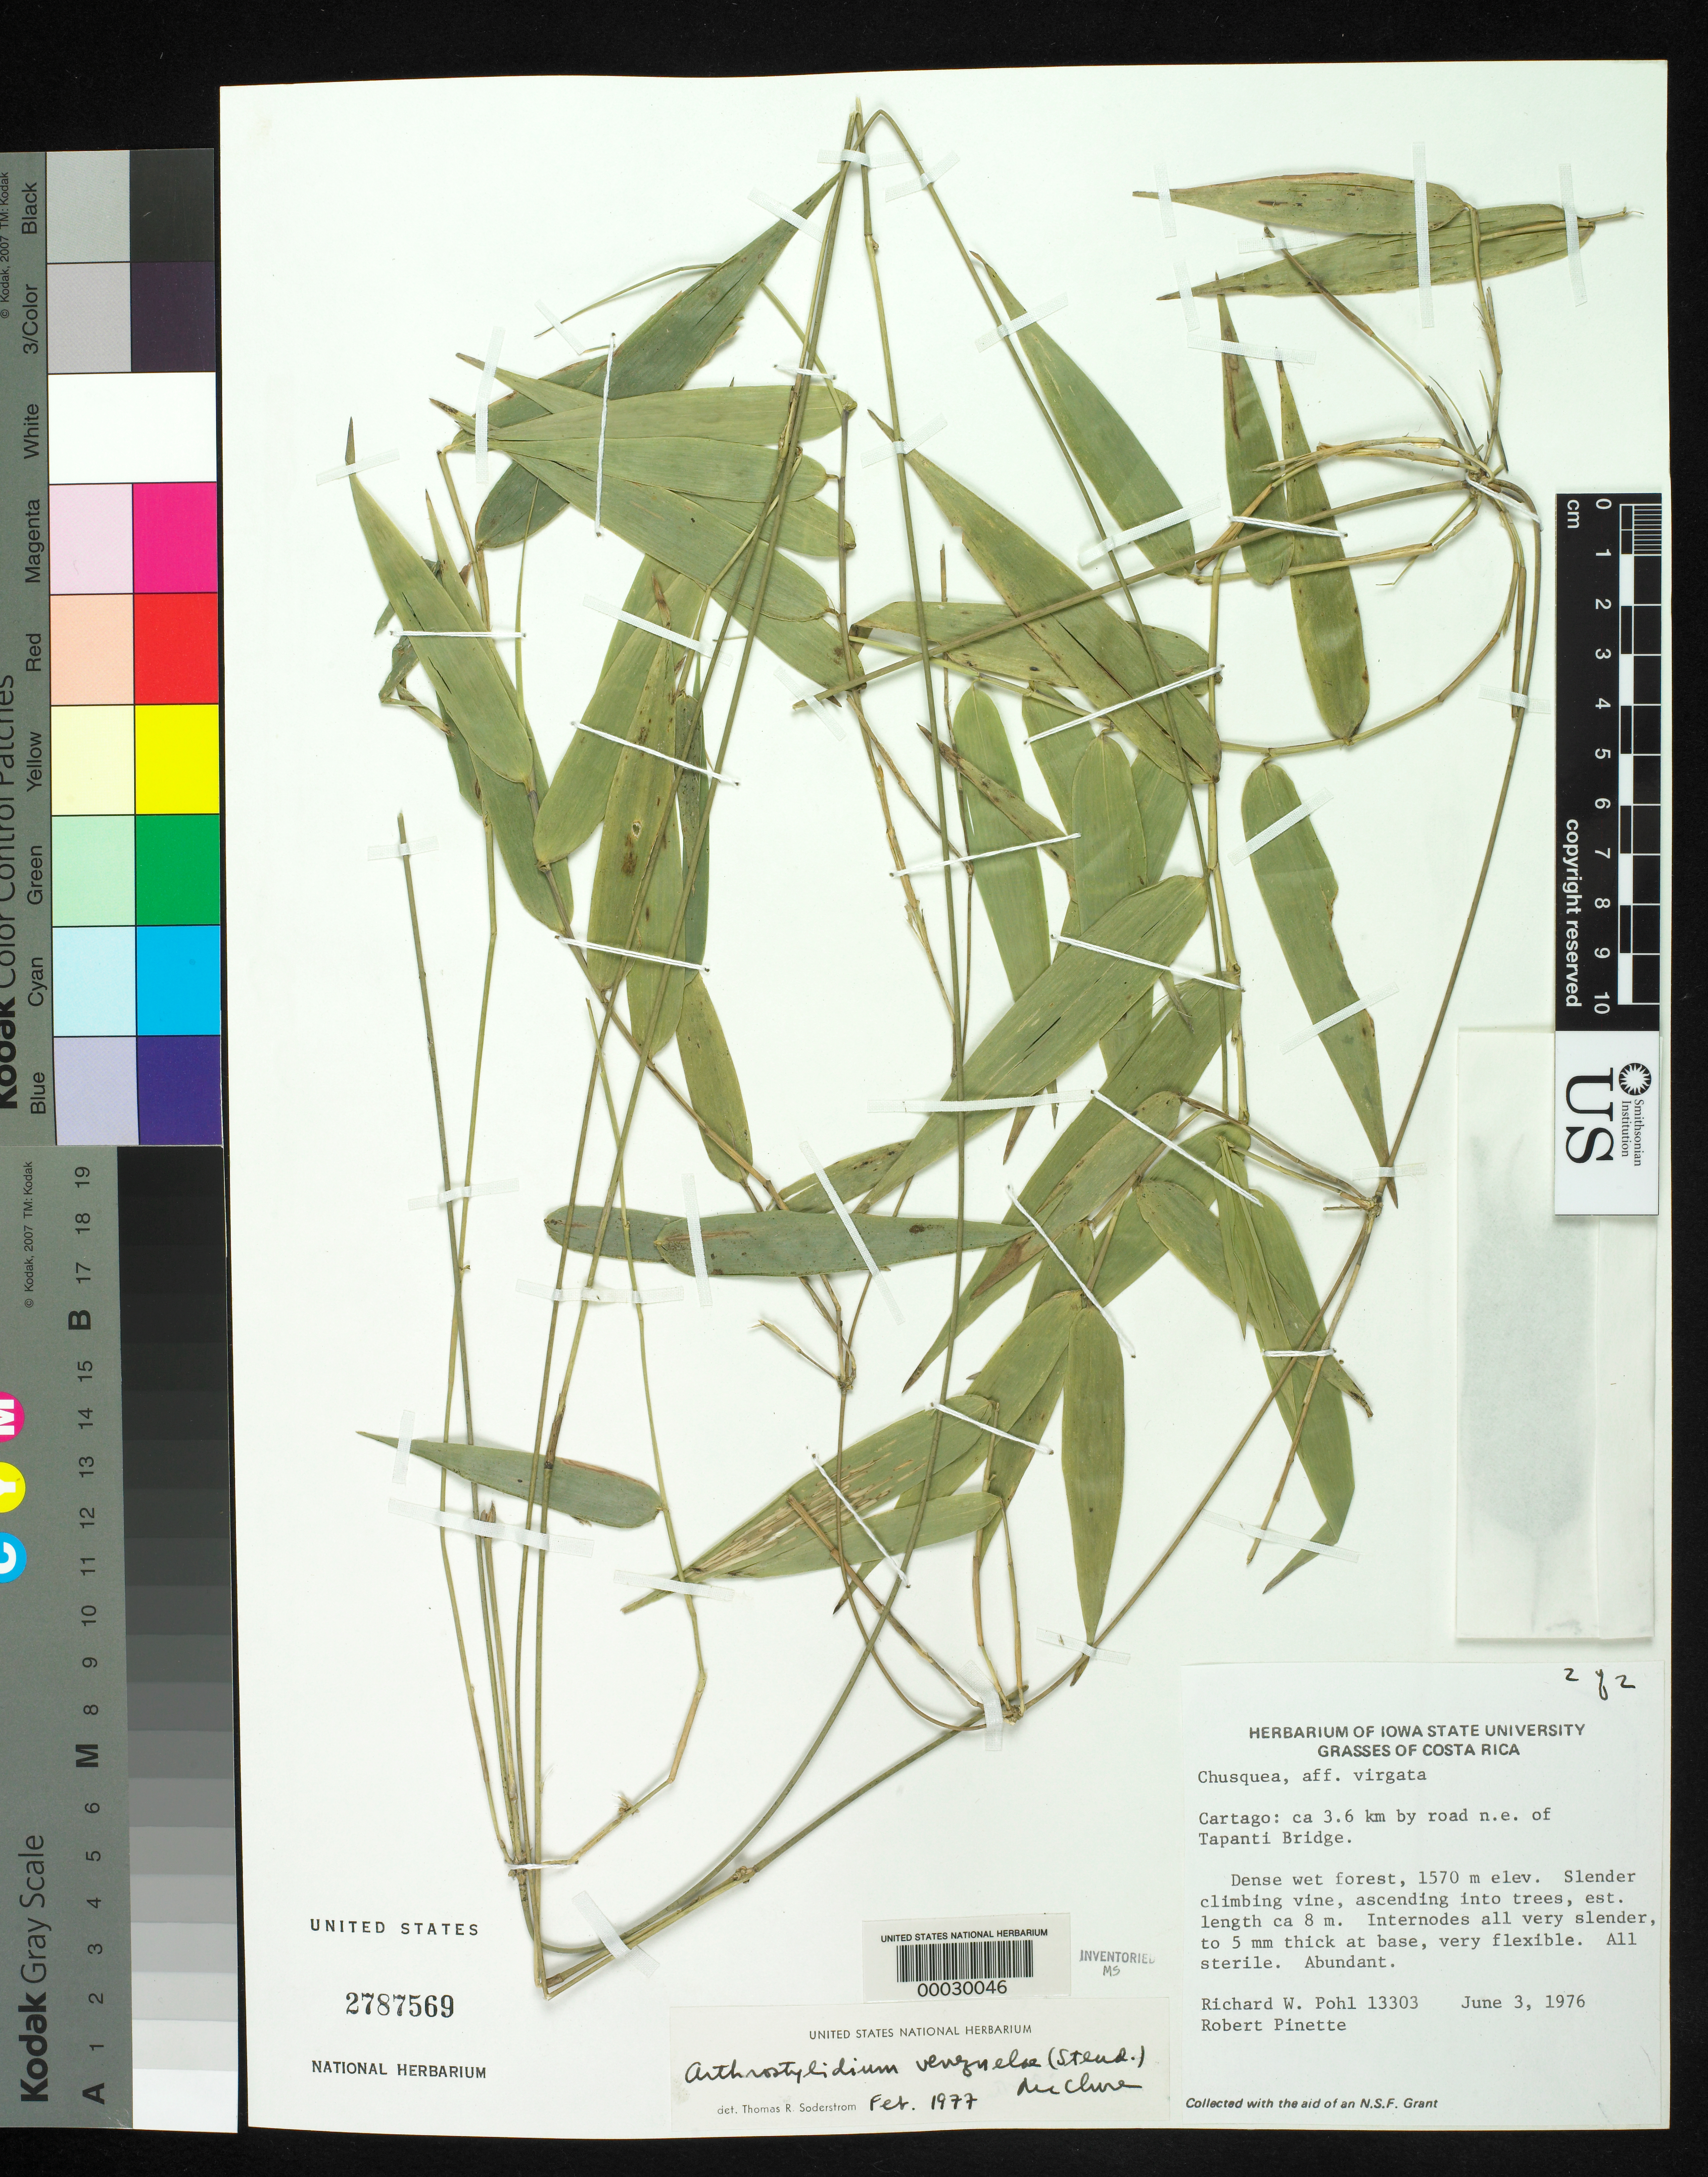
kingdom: Plantae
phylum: Tracheophyta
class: Liliopsida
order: Poales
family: Poaceae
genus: Arthrostylidium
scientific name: Arthrostylidium venezuelae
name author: (Steud.) McClure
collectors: R. W. Pohl & R. Pinette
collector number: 13303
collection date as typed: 03 Jun 1976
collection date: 1976-06-03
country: Costa Rica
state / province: Cartago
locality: Tapanti bridge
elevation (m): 1570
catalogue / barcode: US 2787569